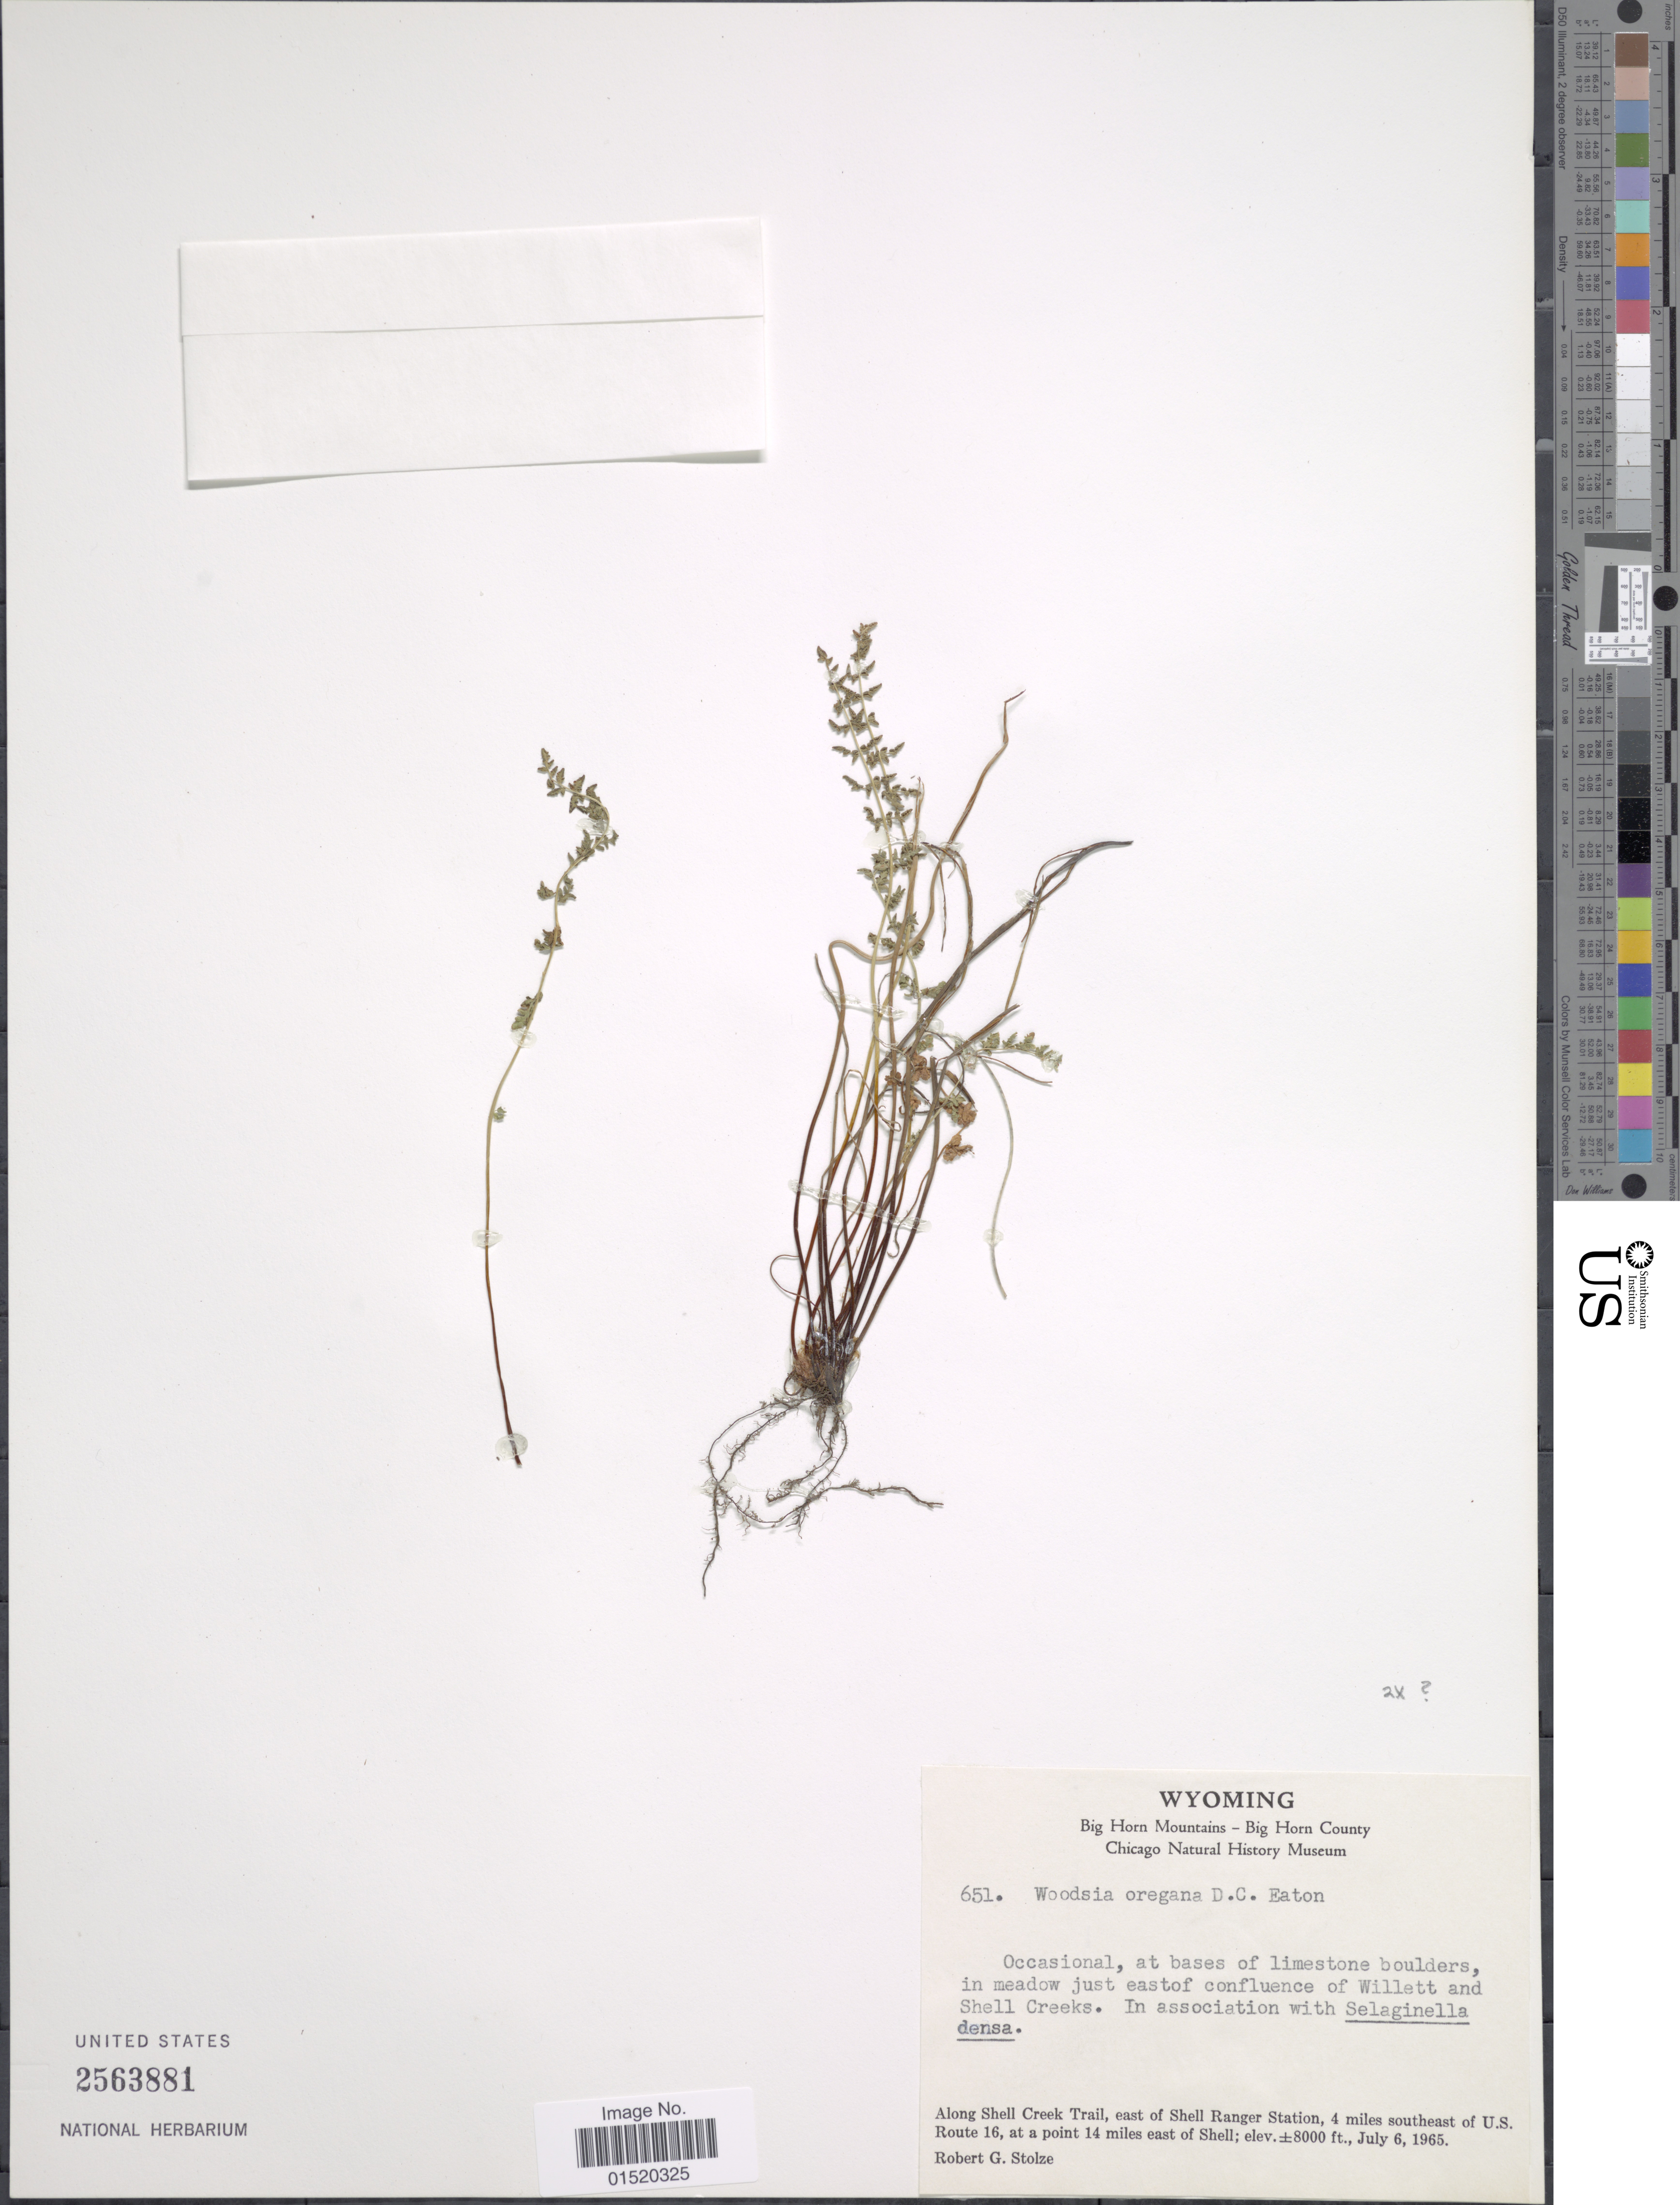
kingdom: Plantae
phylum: Tracheophyta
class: Polypodiopsida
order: Polypodiales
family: Woodsiaceae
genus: Woodsia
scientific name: Woodsia oregana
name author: D.C. Eaton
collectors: R. G. Stolze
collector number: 651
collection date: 1965-07-06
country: United States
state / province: Wyoming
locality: Along Shell Creek Trail, east of confluence of Willett and Shell Creeks, Along Shell Creek Trail, east of Shell Ranger Station, 4 miles southeast of U.S. Route 16, at a point 14 miles east of Shell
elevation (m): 2438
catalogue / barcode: US 2563881